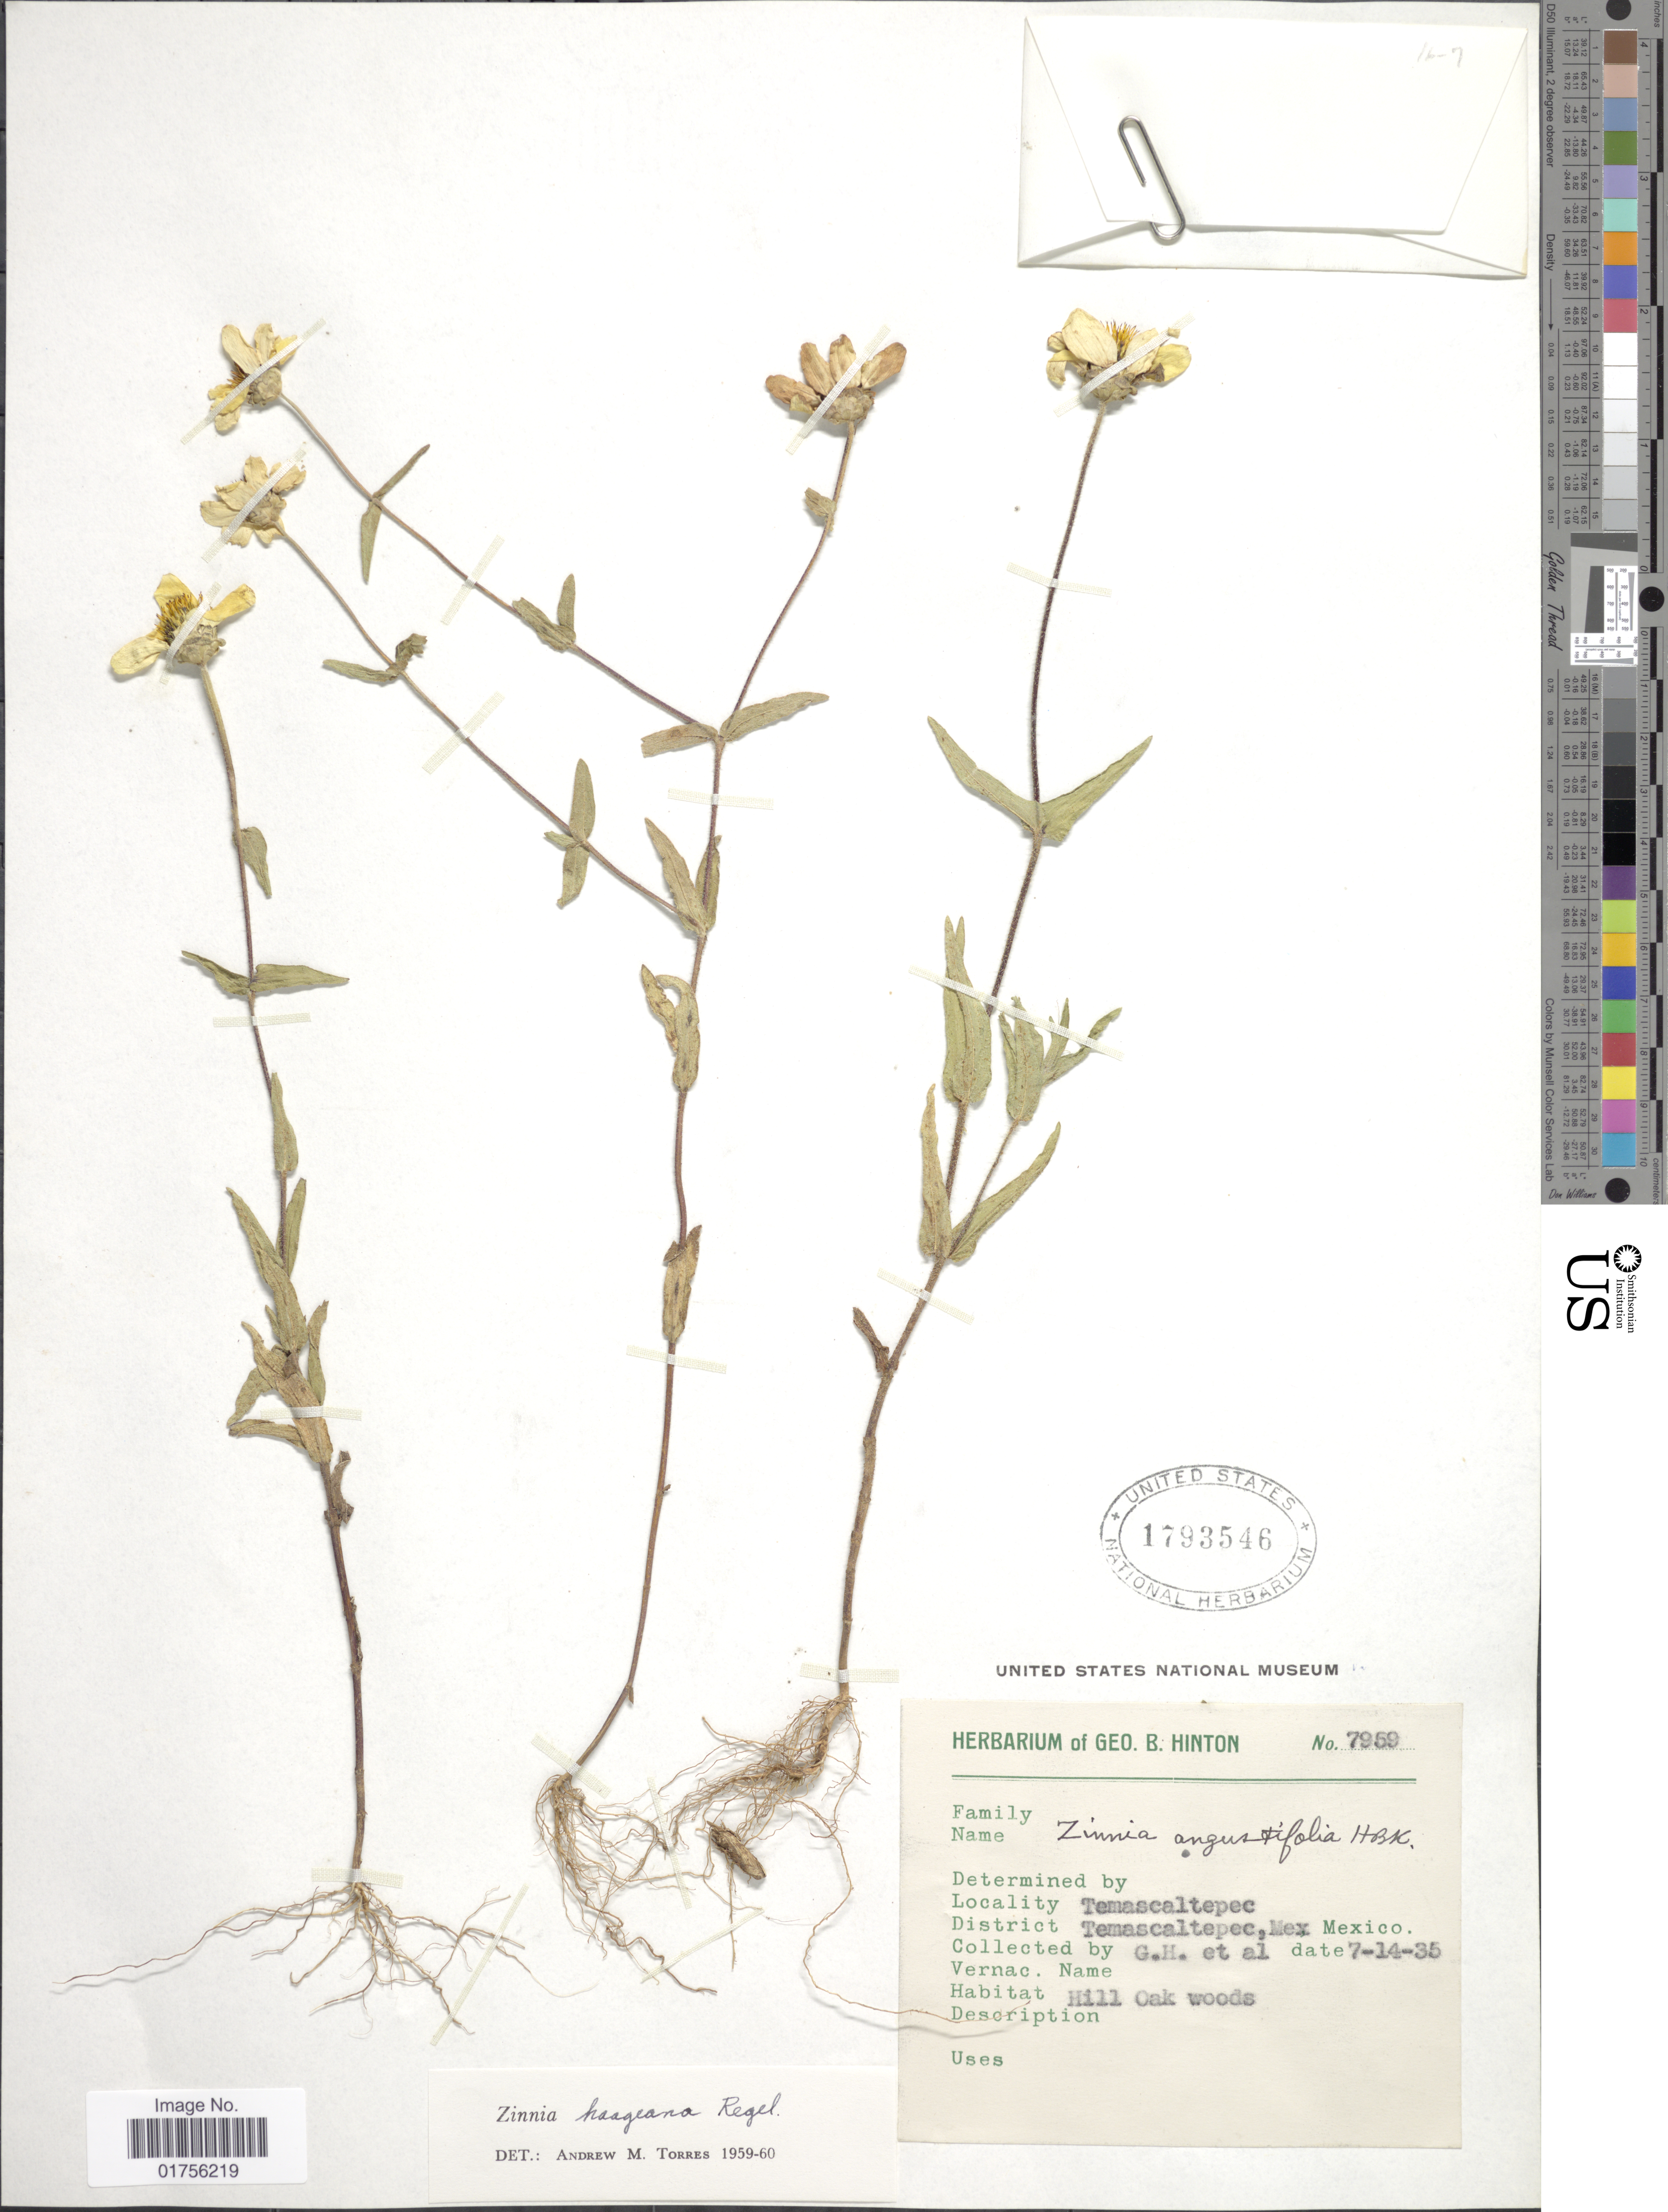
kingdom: Plantae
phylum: Tracheophyta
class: Magnoliopsida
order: Asterales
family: Asteraceae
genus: Zinnia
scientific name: Zinnia haageana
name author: Regel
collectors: G. B. Hinton & et al.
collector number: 7959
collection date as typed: Transcribed d/m/y: 14/7/35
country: Mexico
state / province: México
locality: Temascaltepec, District Temascaltepec, Mex., Mexico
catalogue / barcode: US 1793546